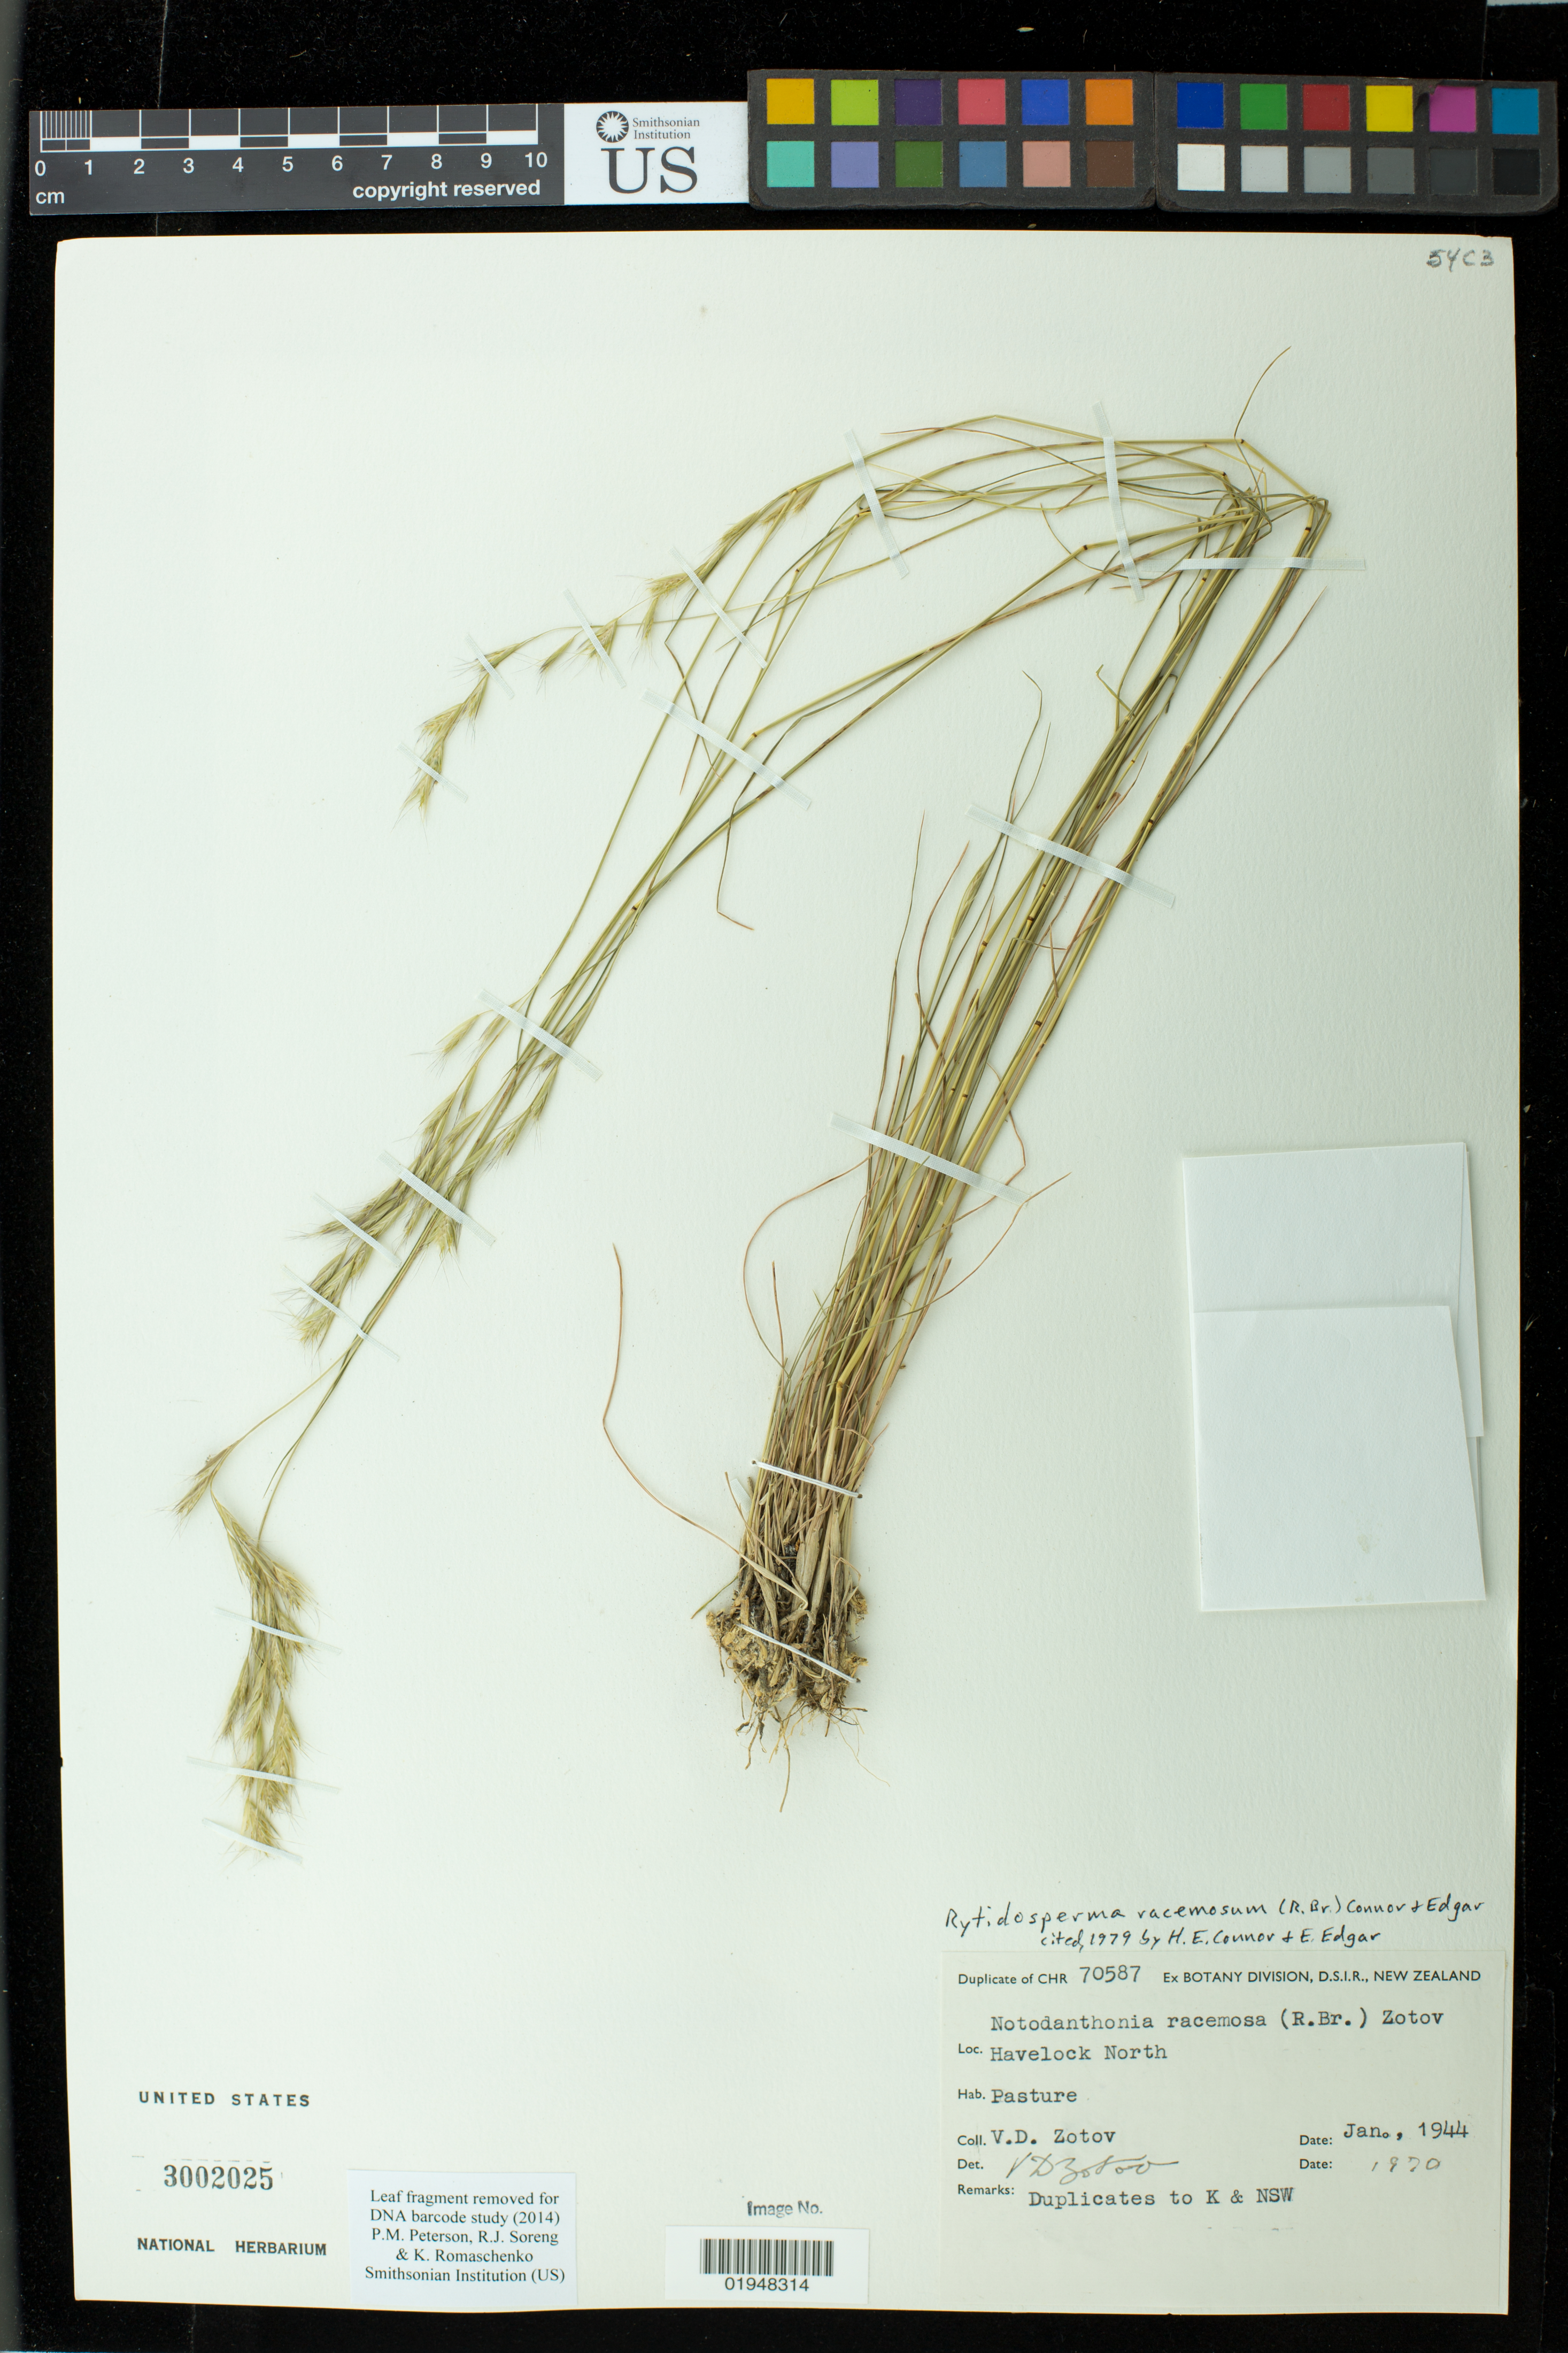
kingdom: Plantae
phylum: Tracheophyta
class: Liliopsida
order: Poales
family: Poaceae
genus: Rytidosperma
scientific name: Rytidosperma racemosum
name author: (R. Br.) Connor & Edgar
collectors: V. Zotov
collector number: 70587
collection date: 1944-01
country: New Zealand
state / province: Hawke's Bay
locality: pasture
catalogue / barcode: US 3002025